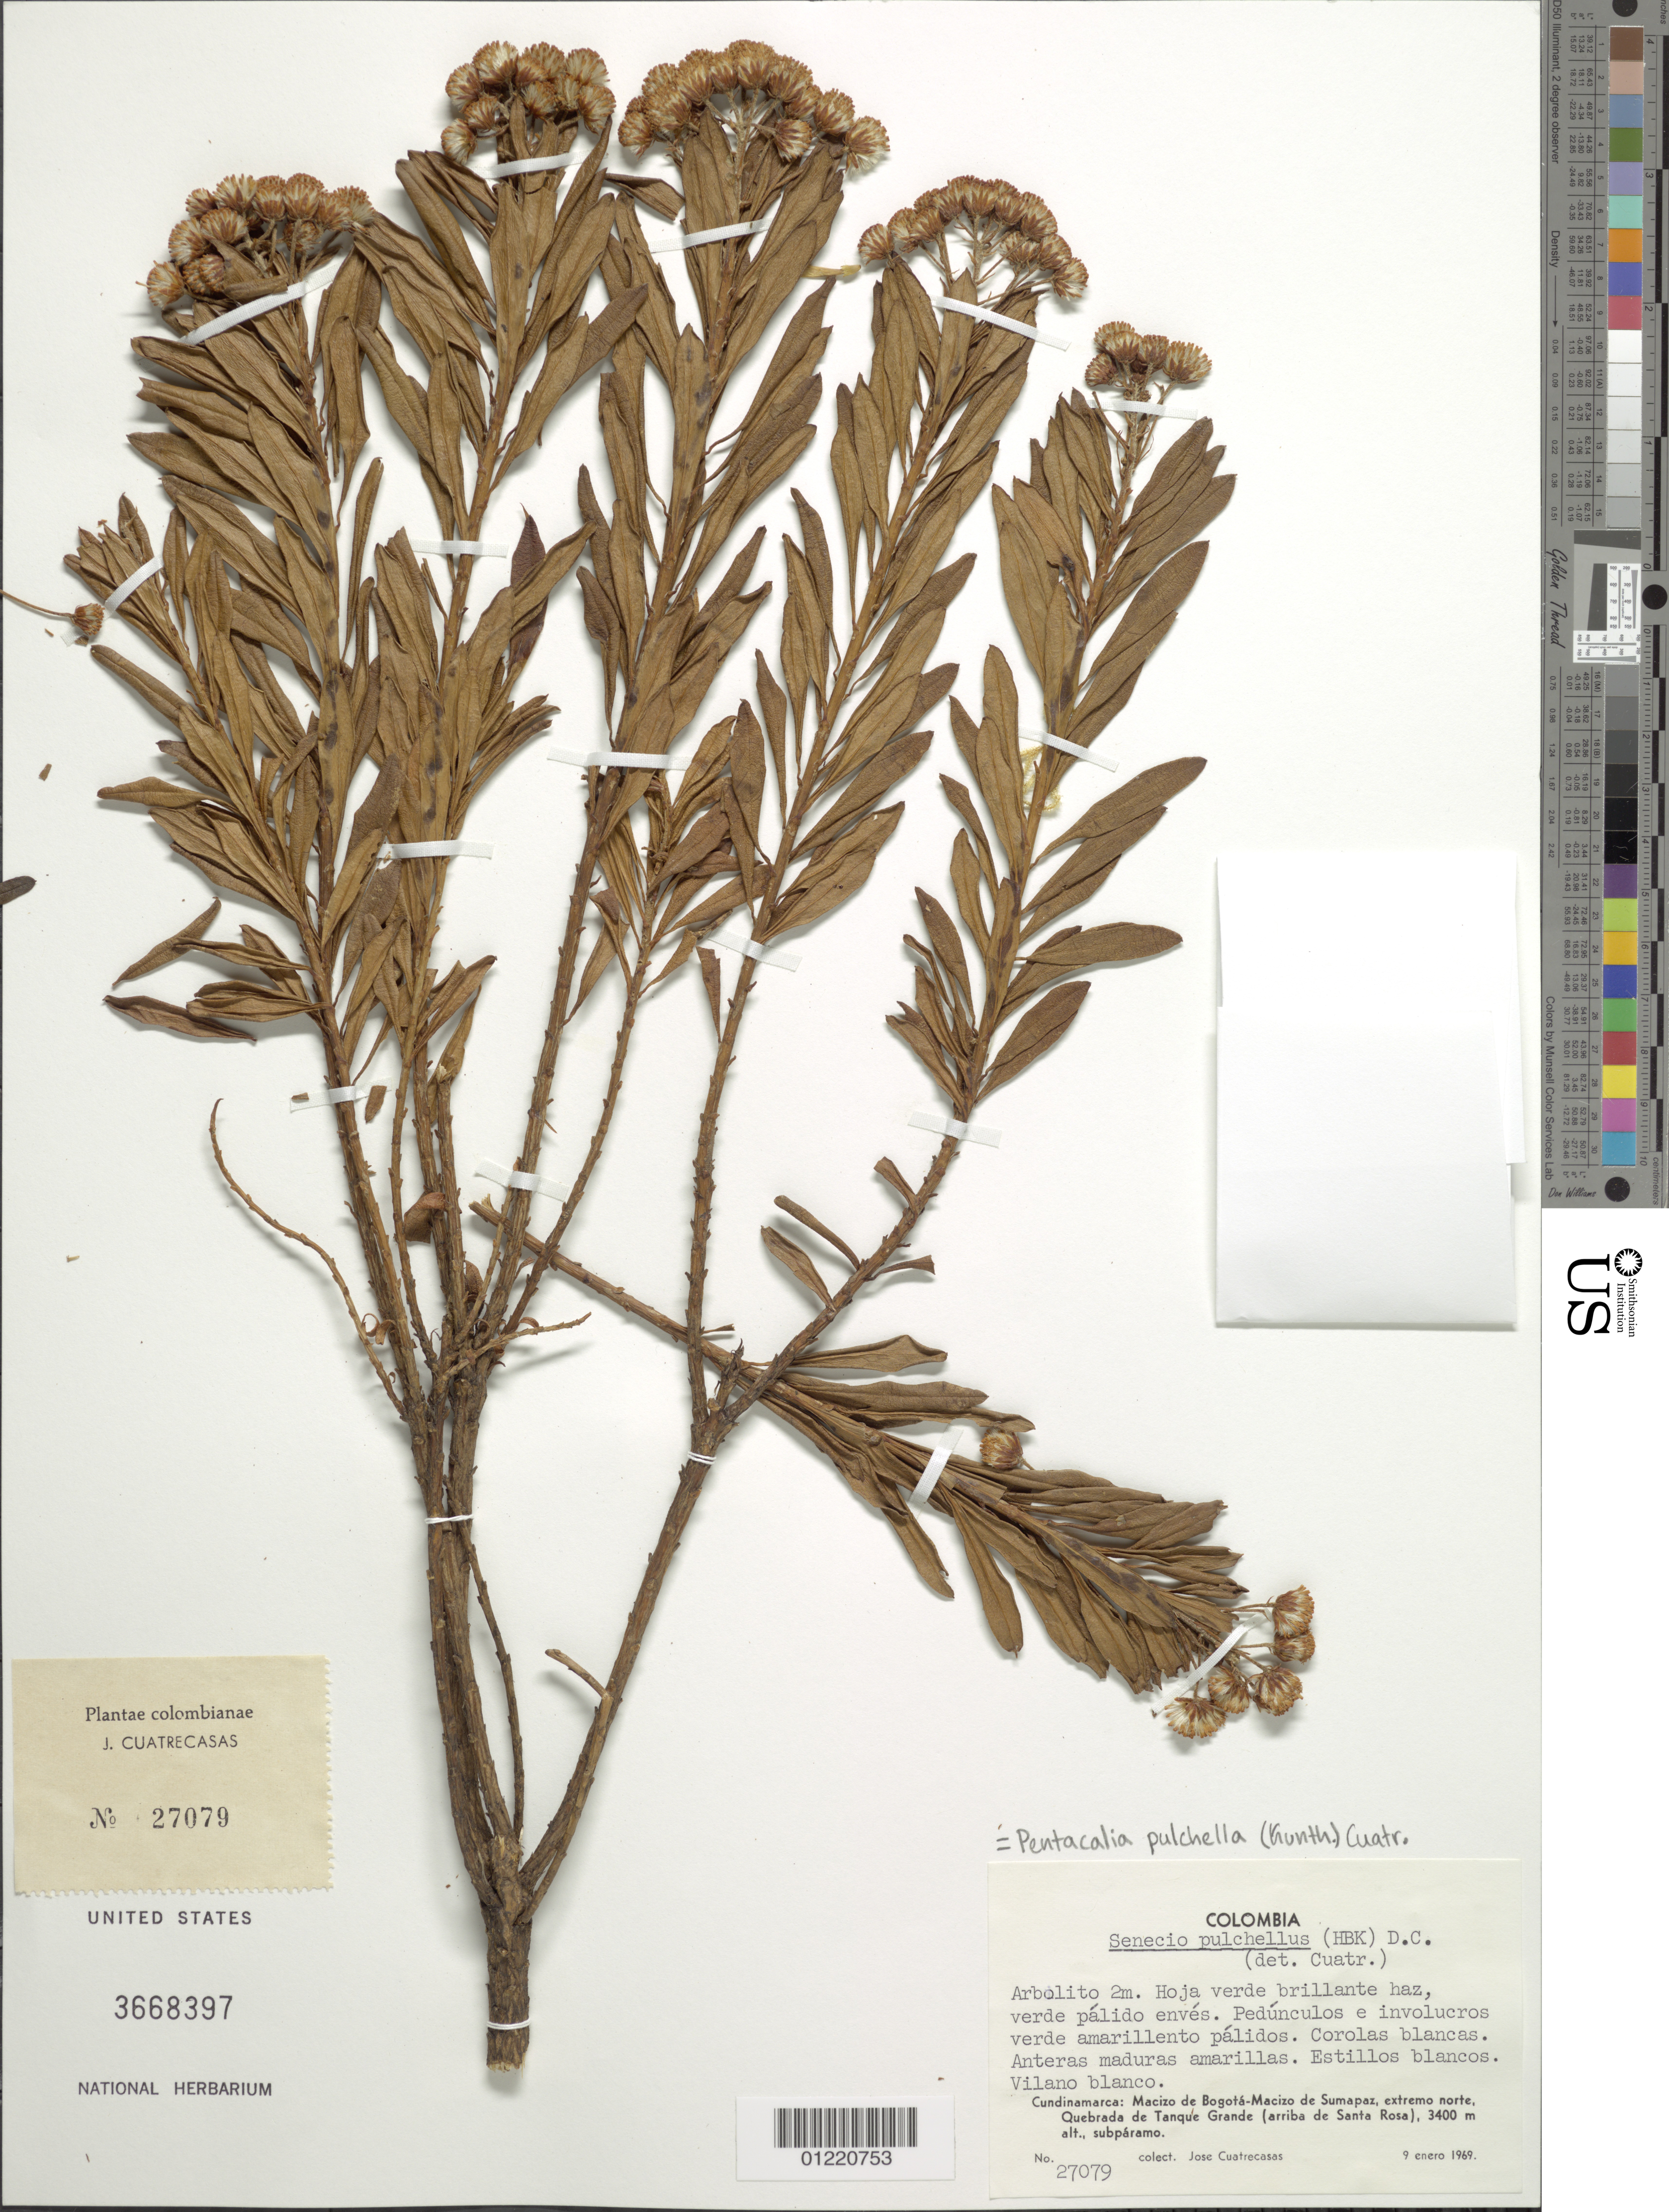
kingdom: Plantae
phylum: Tracheophyta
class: Magnoliopsida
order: Asterales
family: Asteraceae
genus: Pentacalia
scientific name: Pentacalia pulchella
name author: (Kunth) Cuatrec.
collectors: J. Cuatrecasas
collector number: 27079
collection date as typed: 09 Jan 1969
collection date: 1969-01-09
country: Colombia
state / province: Cundinamarca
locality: Macizo de Bogotá-Macizo de Sumapaz, extremo norte; Quebrada de Tanque Grande (arriba de Santa Rosa).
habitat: subparamo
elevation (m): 3400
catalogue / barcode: US 3668397